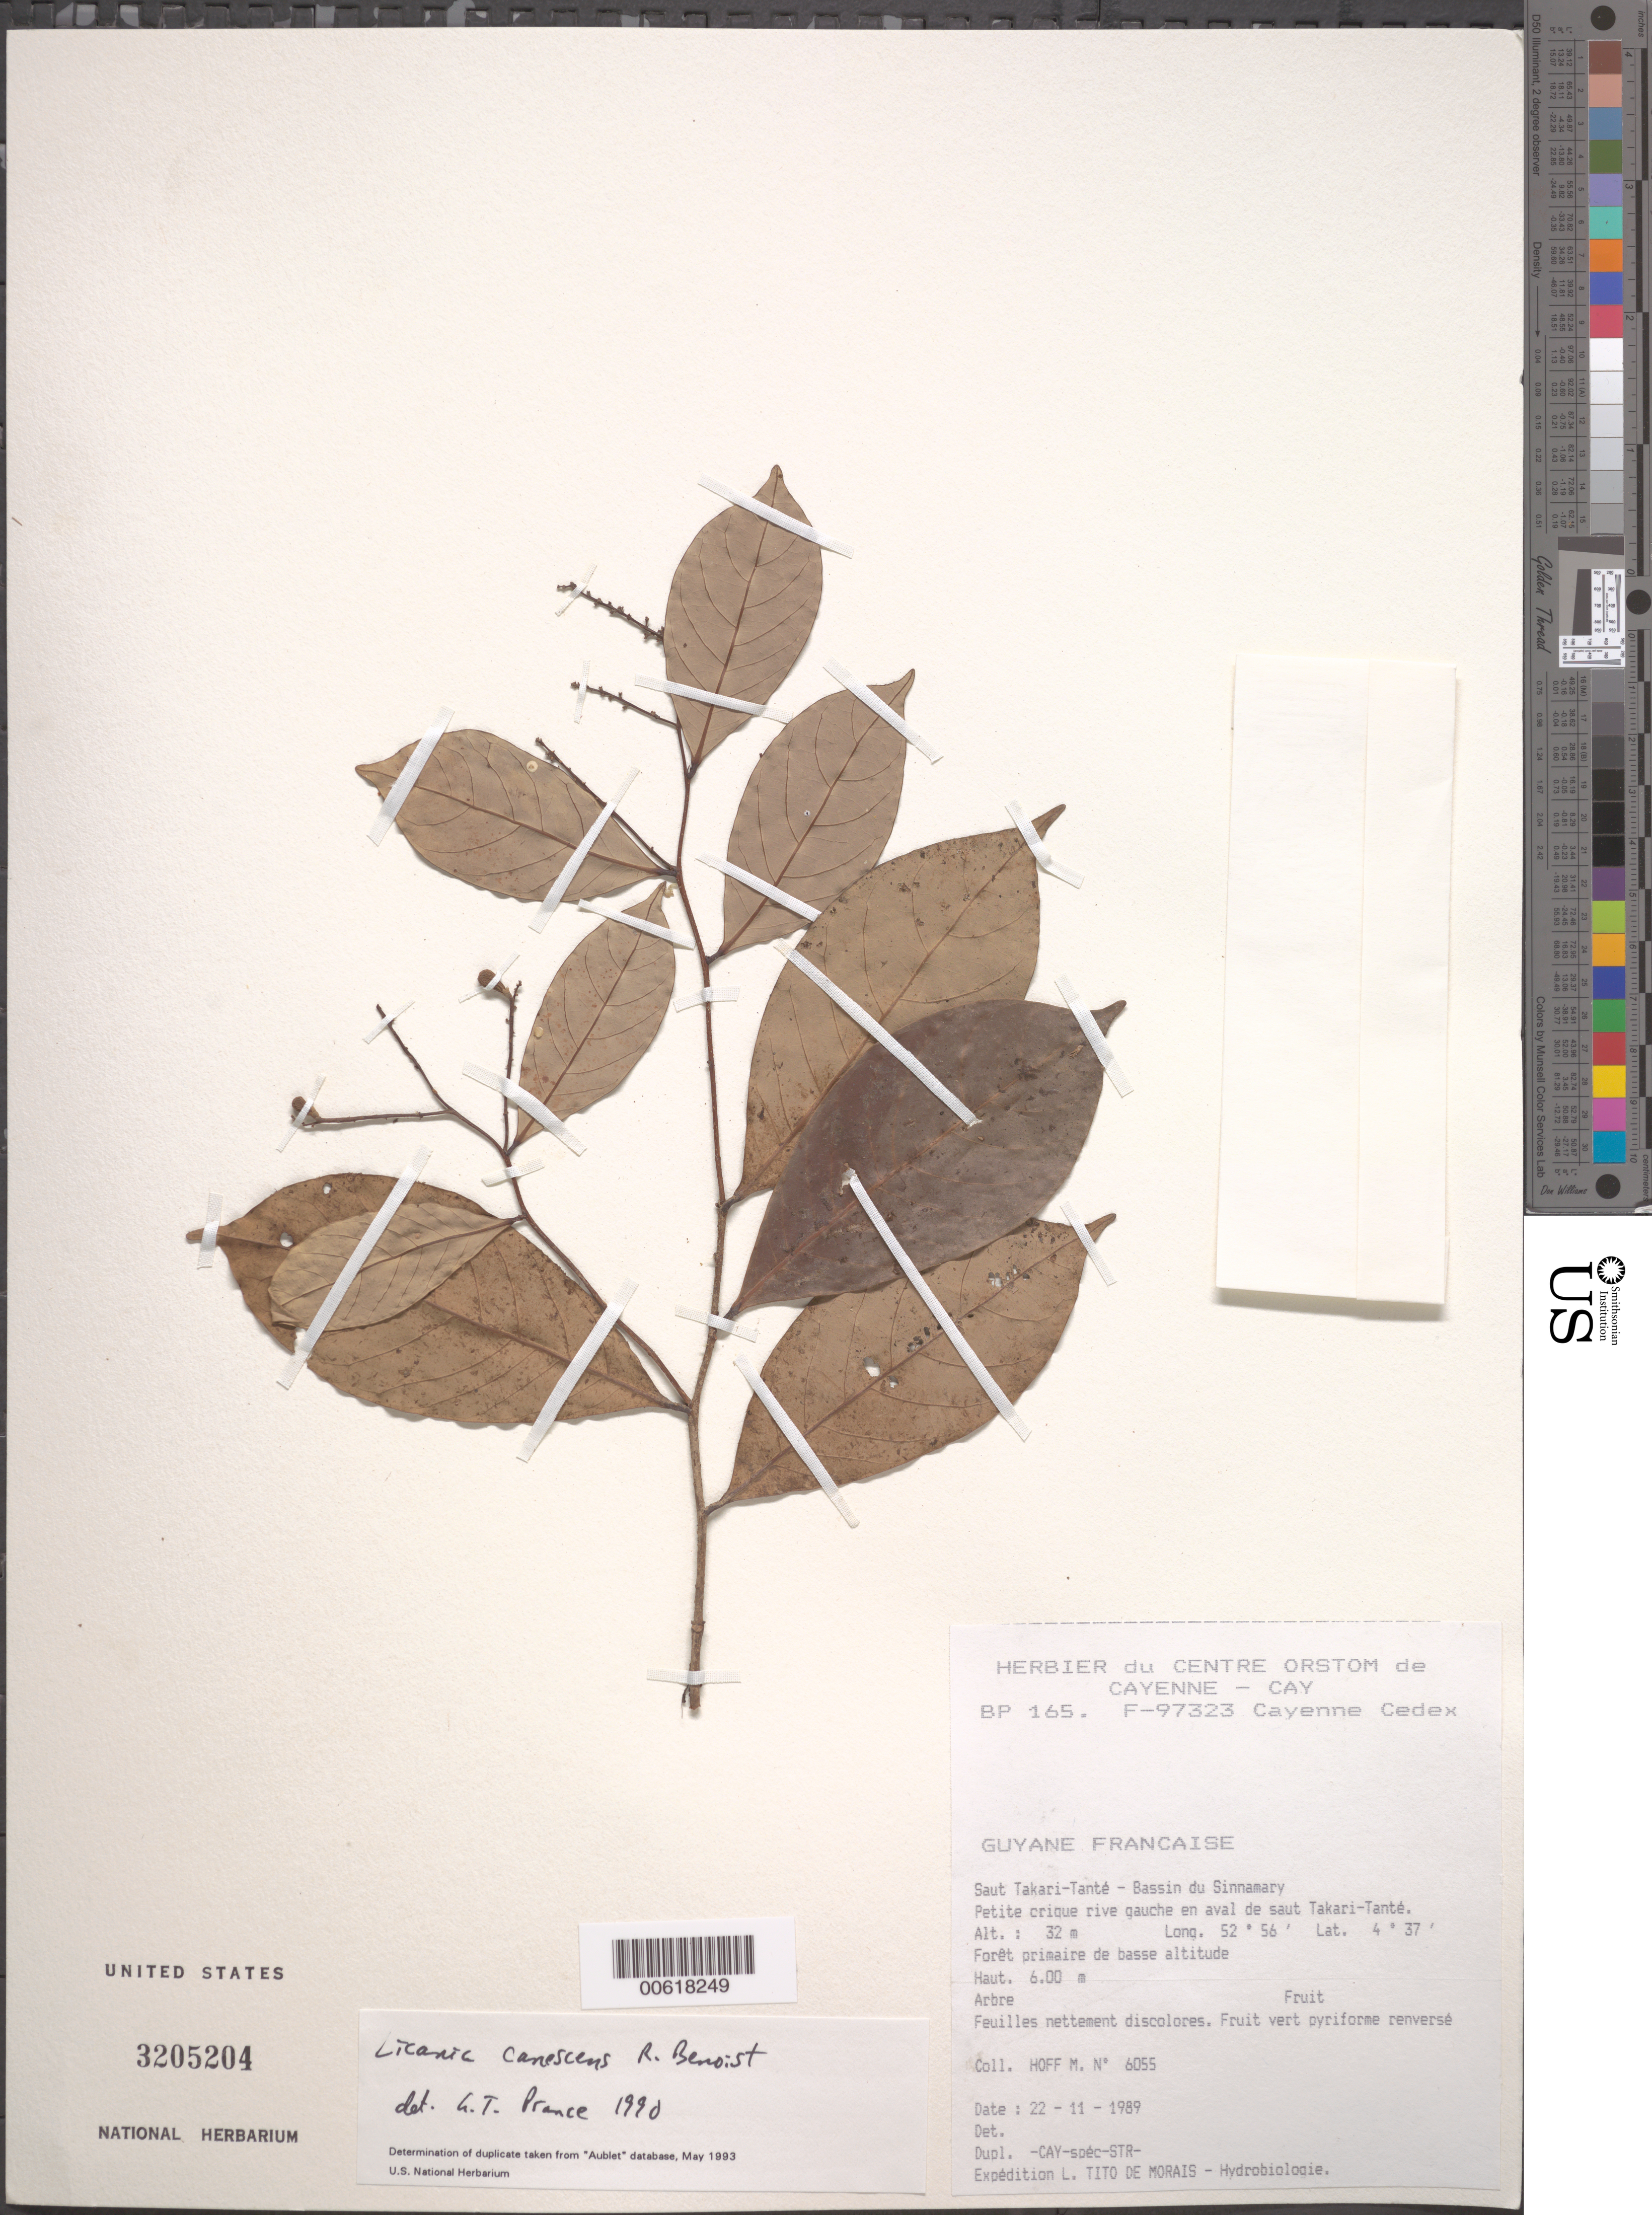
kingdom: Plantae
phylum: Tracheophyta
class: Magnoliopsida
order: Malpighiales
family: Chrysobalanaceae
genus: Licania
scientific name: Licania canescens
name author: Benoist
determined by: Prance, G. T.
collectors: M. Hoff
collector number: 6055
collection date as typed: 22-Nov-89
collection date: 1989-11-22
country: French Guiana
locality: Saut Takari-Tanté, Bassin du Sinnamary. Petite crique rive guache en aval de saut Takari-Tanté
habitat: Foret primaire de basse altitude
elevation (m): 32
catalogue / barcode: US 3205204